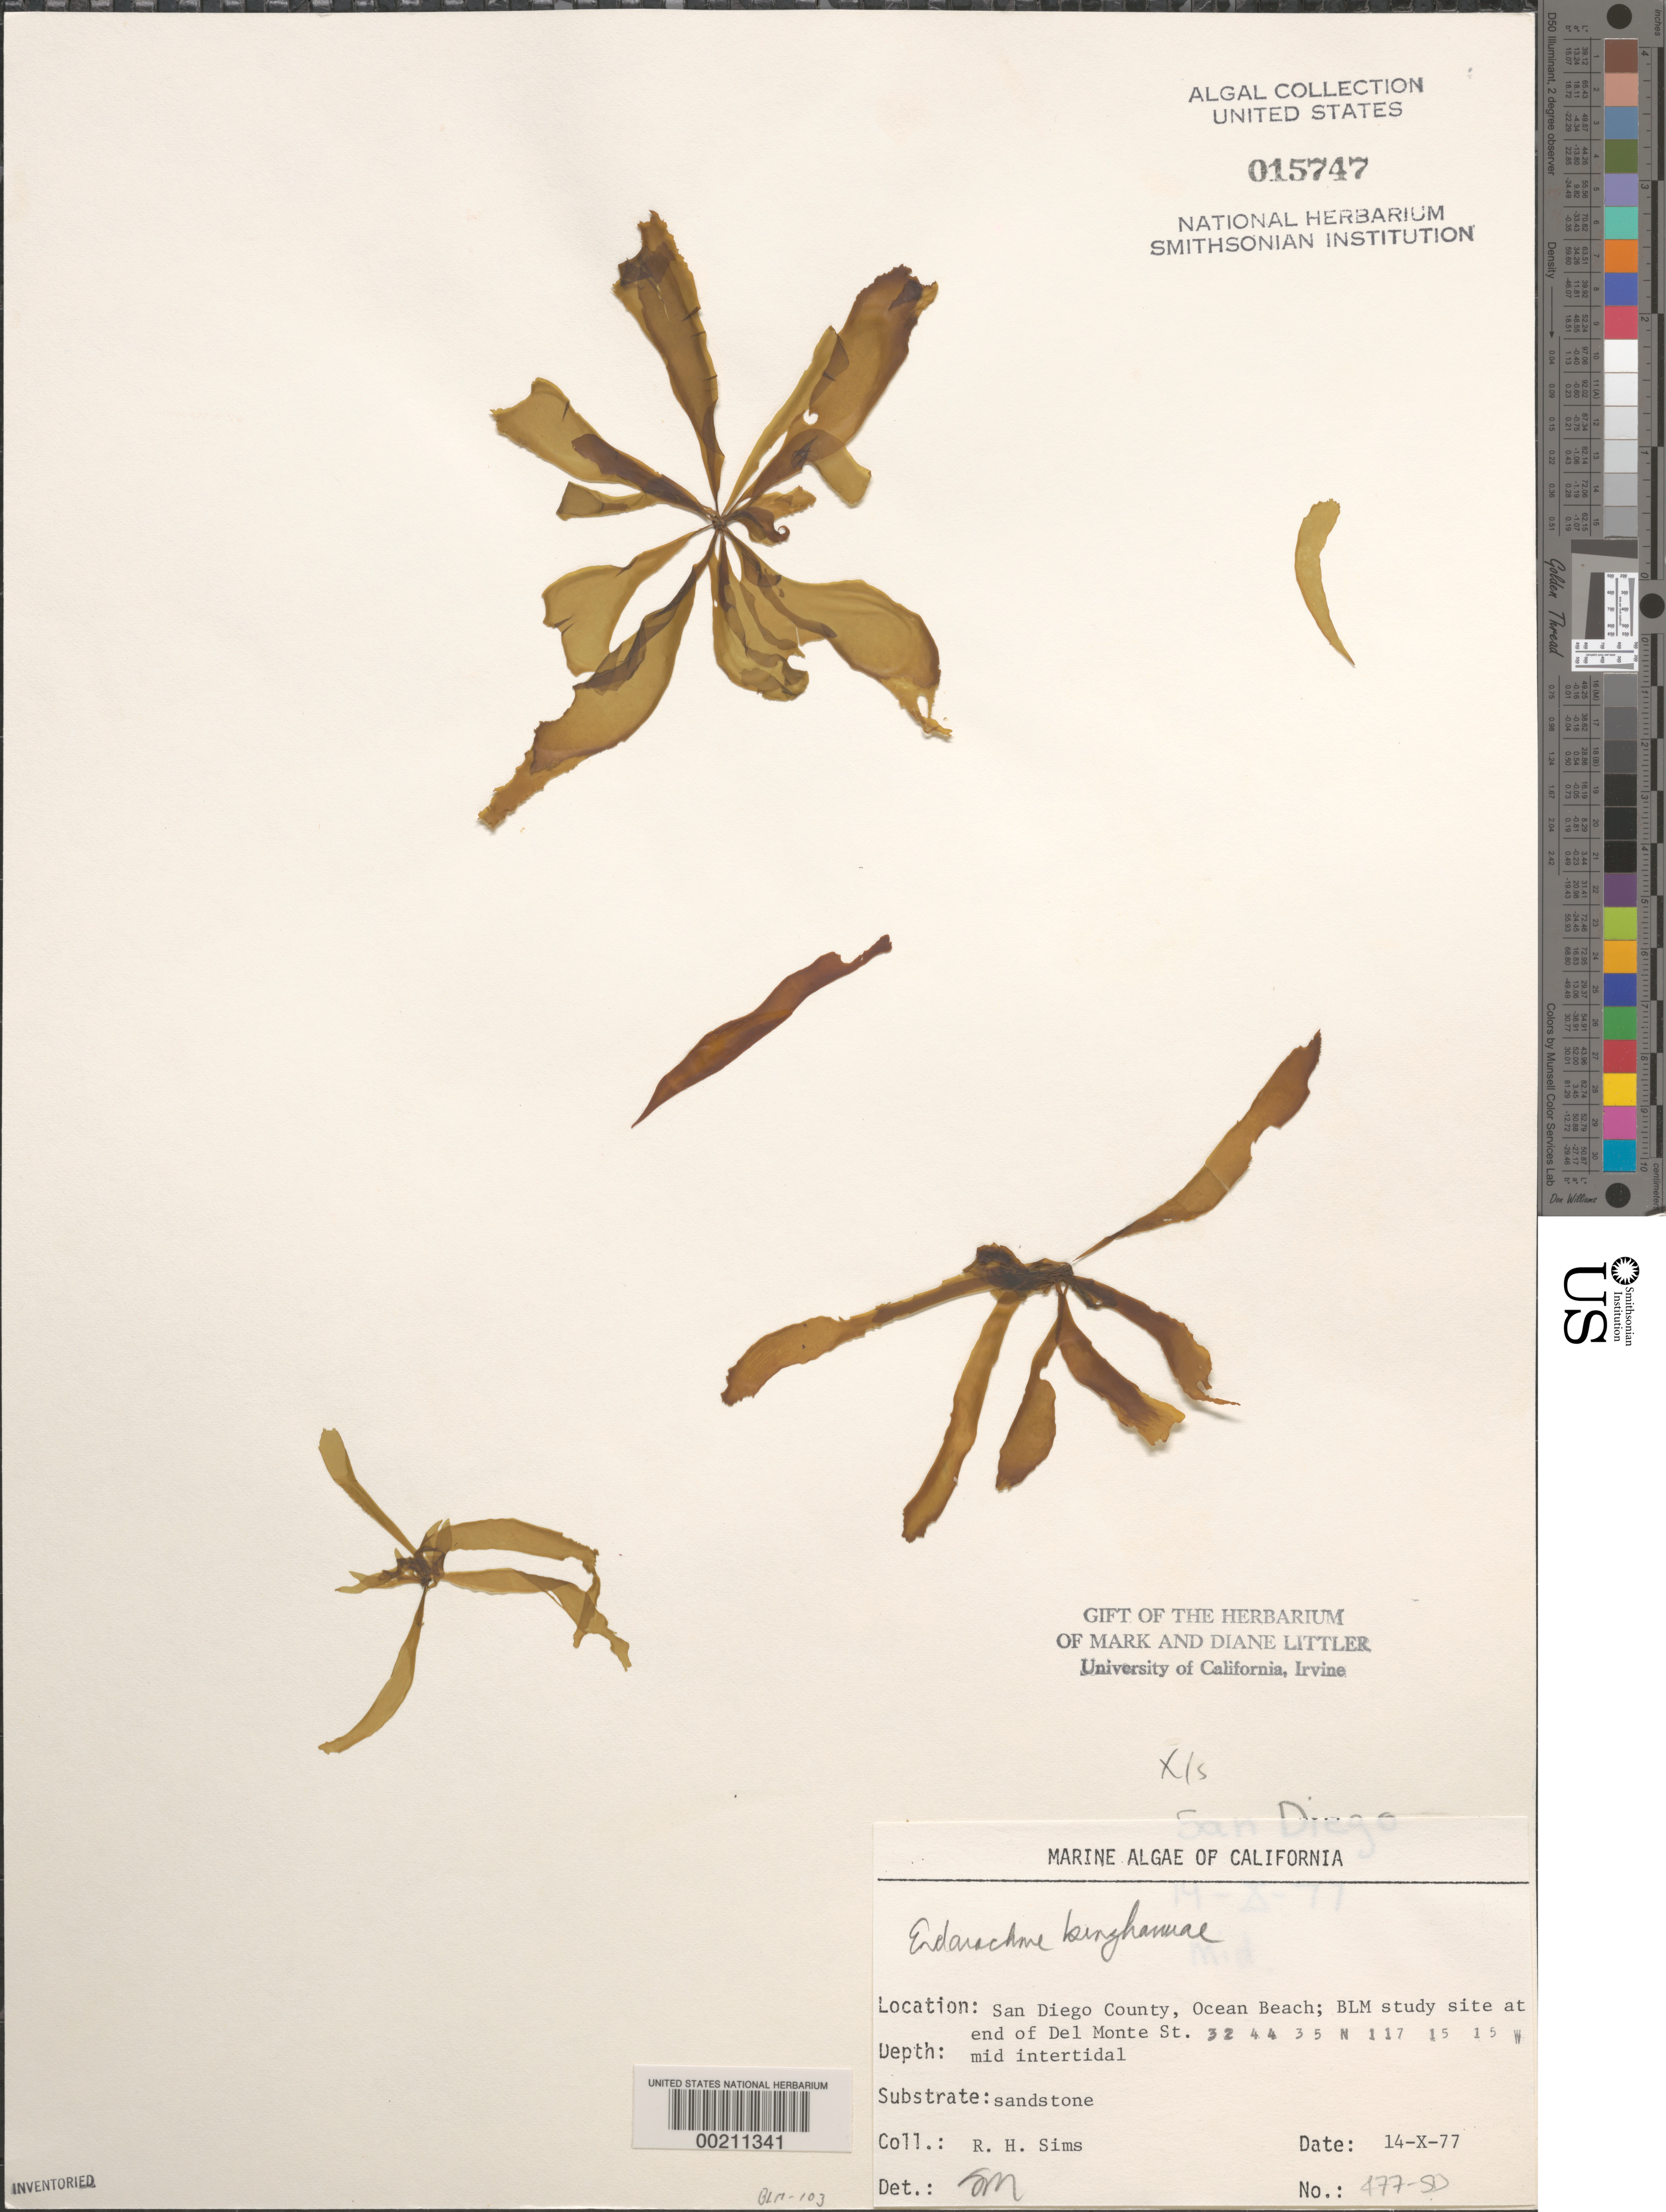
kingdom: Chromista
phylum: Ochrophyta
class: Phaeophyceae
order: Scytosiphonales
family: Scytosiphonaceae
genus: Petalonia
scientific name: Petalonia binghamiae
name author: (J. Agardh) K.L.Vinogr.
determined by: Algae name updating Project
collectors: R. H. Sims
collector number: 477-sd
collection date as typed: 22 Apr 1978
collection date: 1978-04-22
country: United States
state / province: California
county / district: San Diego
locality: Ocean Beach, end of Del Monte Street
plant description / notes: BLM-SOCALBIGHT Rocky Intertidal Survey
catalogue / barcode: US 15747